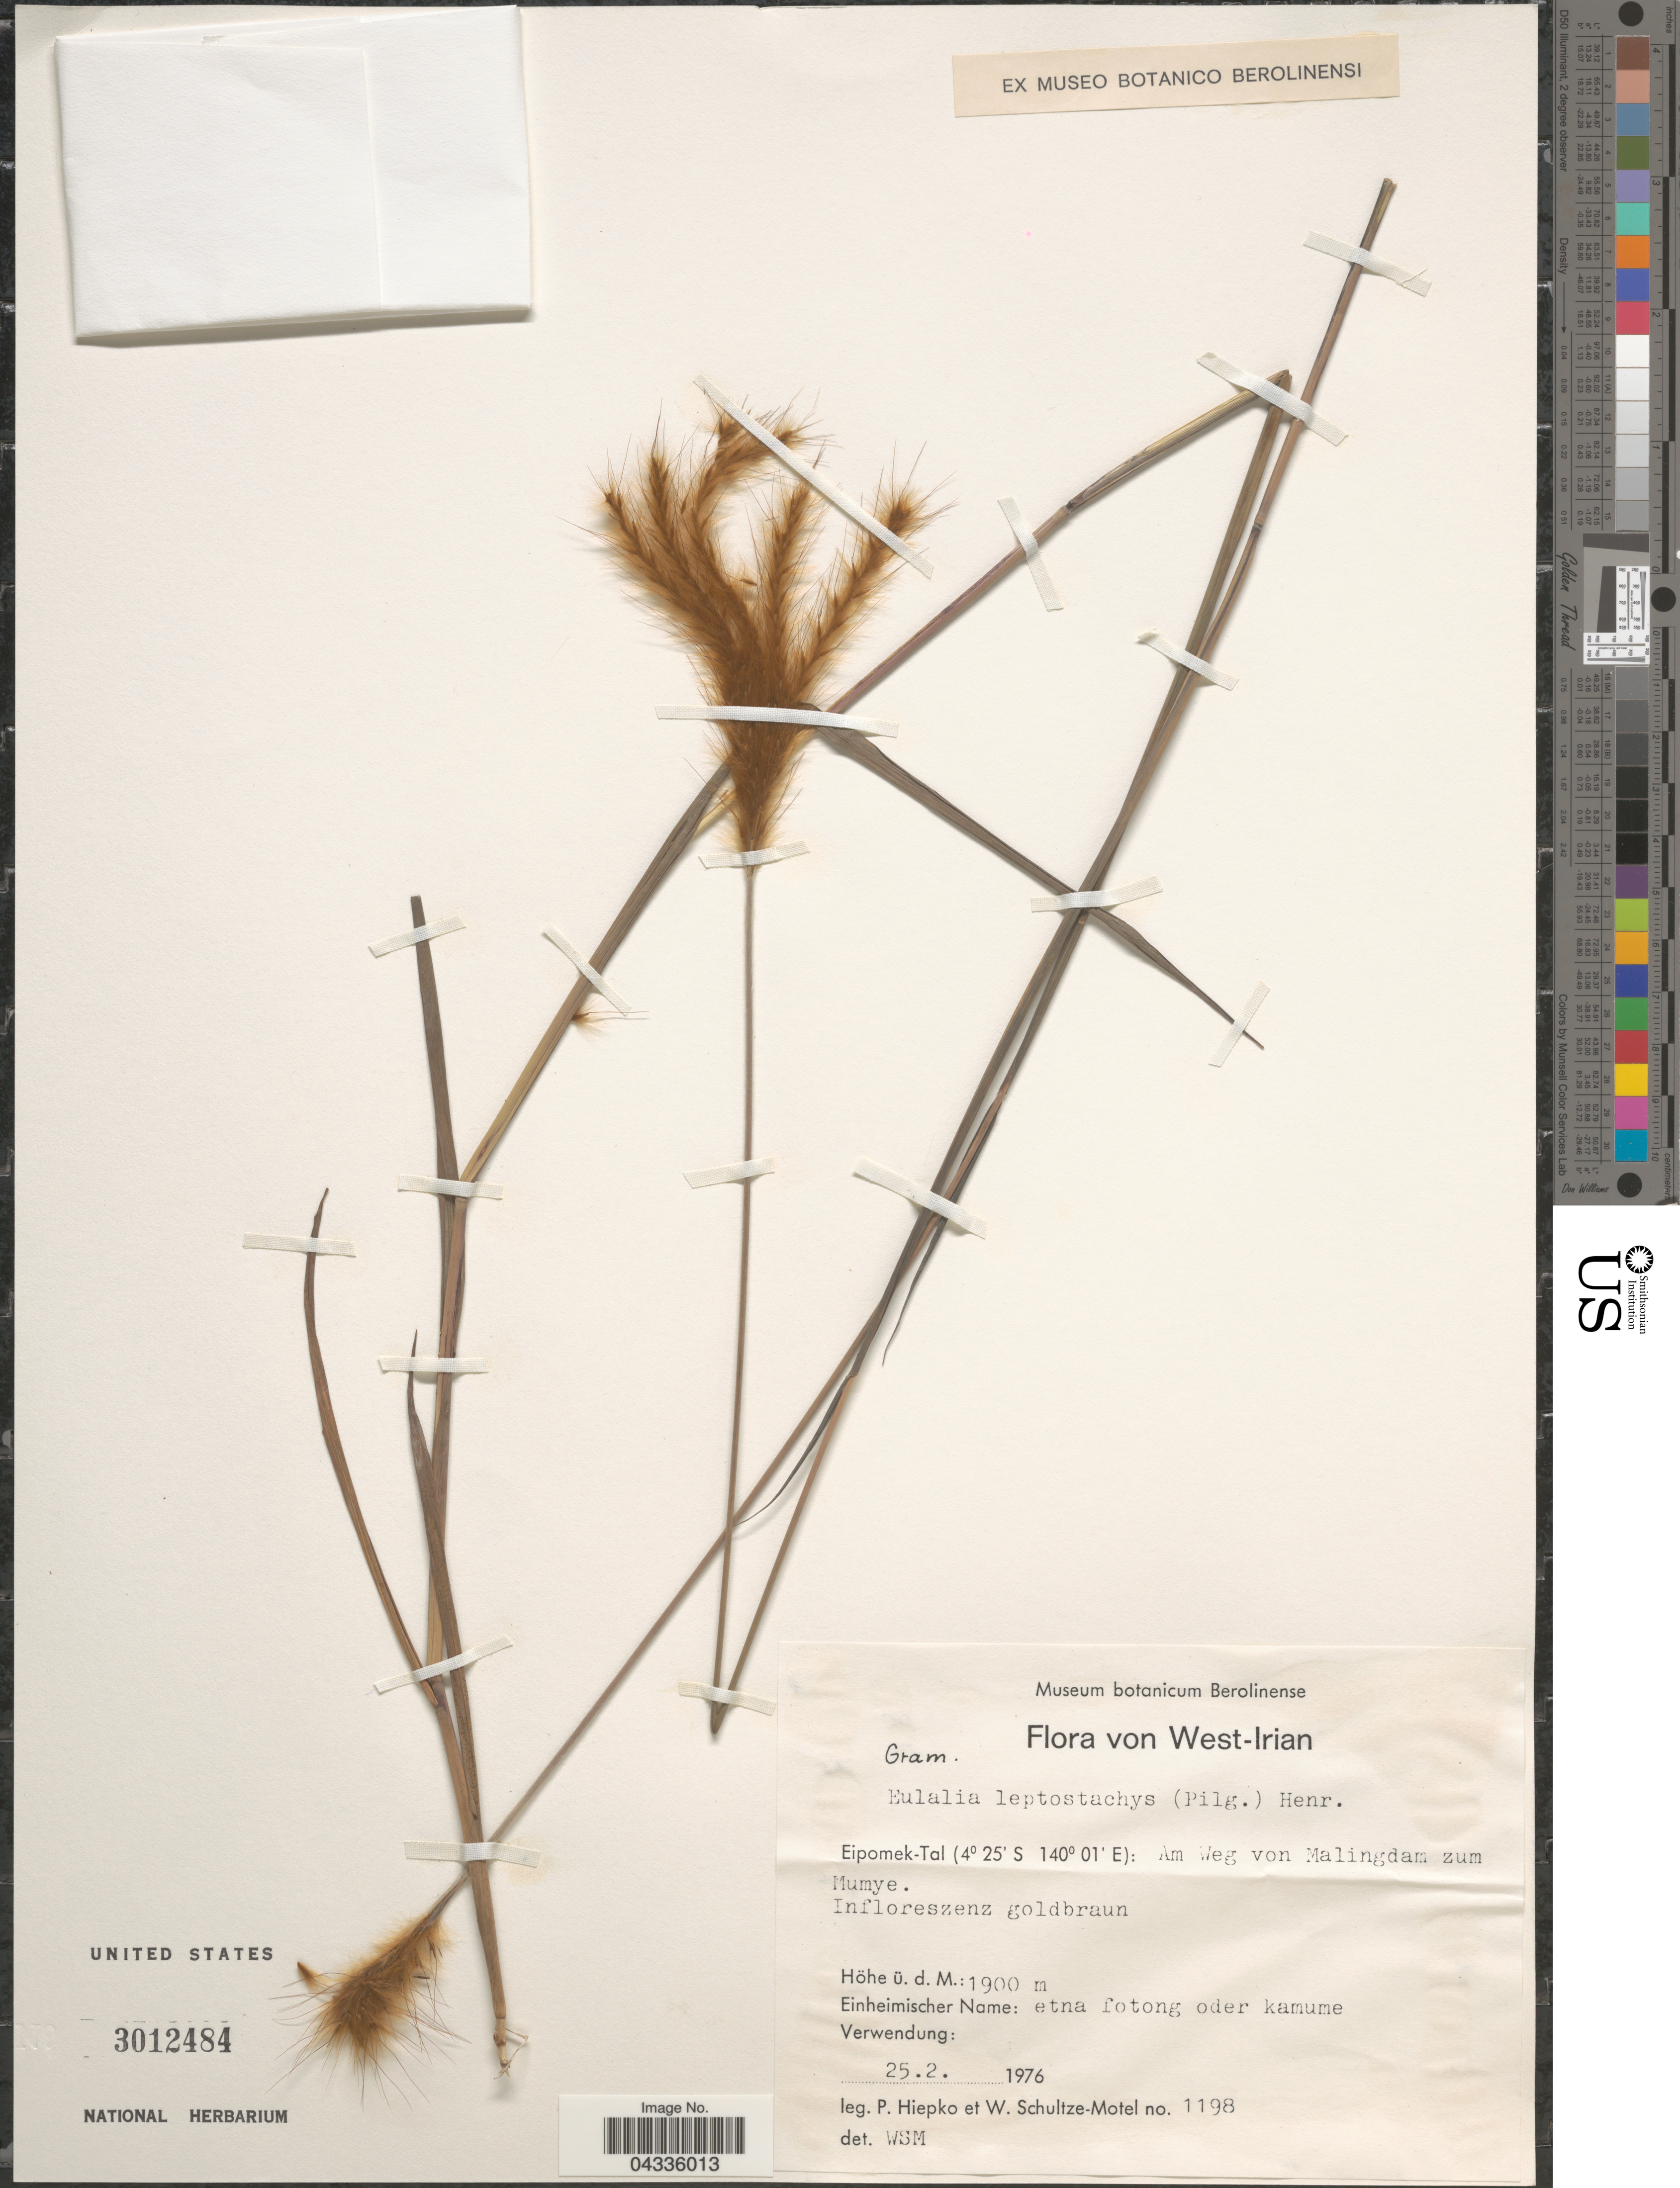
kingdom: Plantae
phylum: Tracheophyta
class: Liliopsida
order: Poales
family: Poaceae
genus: Eulalia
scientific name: Eulalia leptostachys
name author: (Pilg.) Henr.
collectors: P. H. Hiepko & W. Schultze-Motel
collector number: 1198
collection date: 1976-02-25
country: Indonesia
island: New Guinea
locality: West-Irian. Eipomek-Tal. Am Weg von malingdam zum Mumye.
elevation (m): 1900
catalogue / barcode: US 3012484